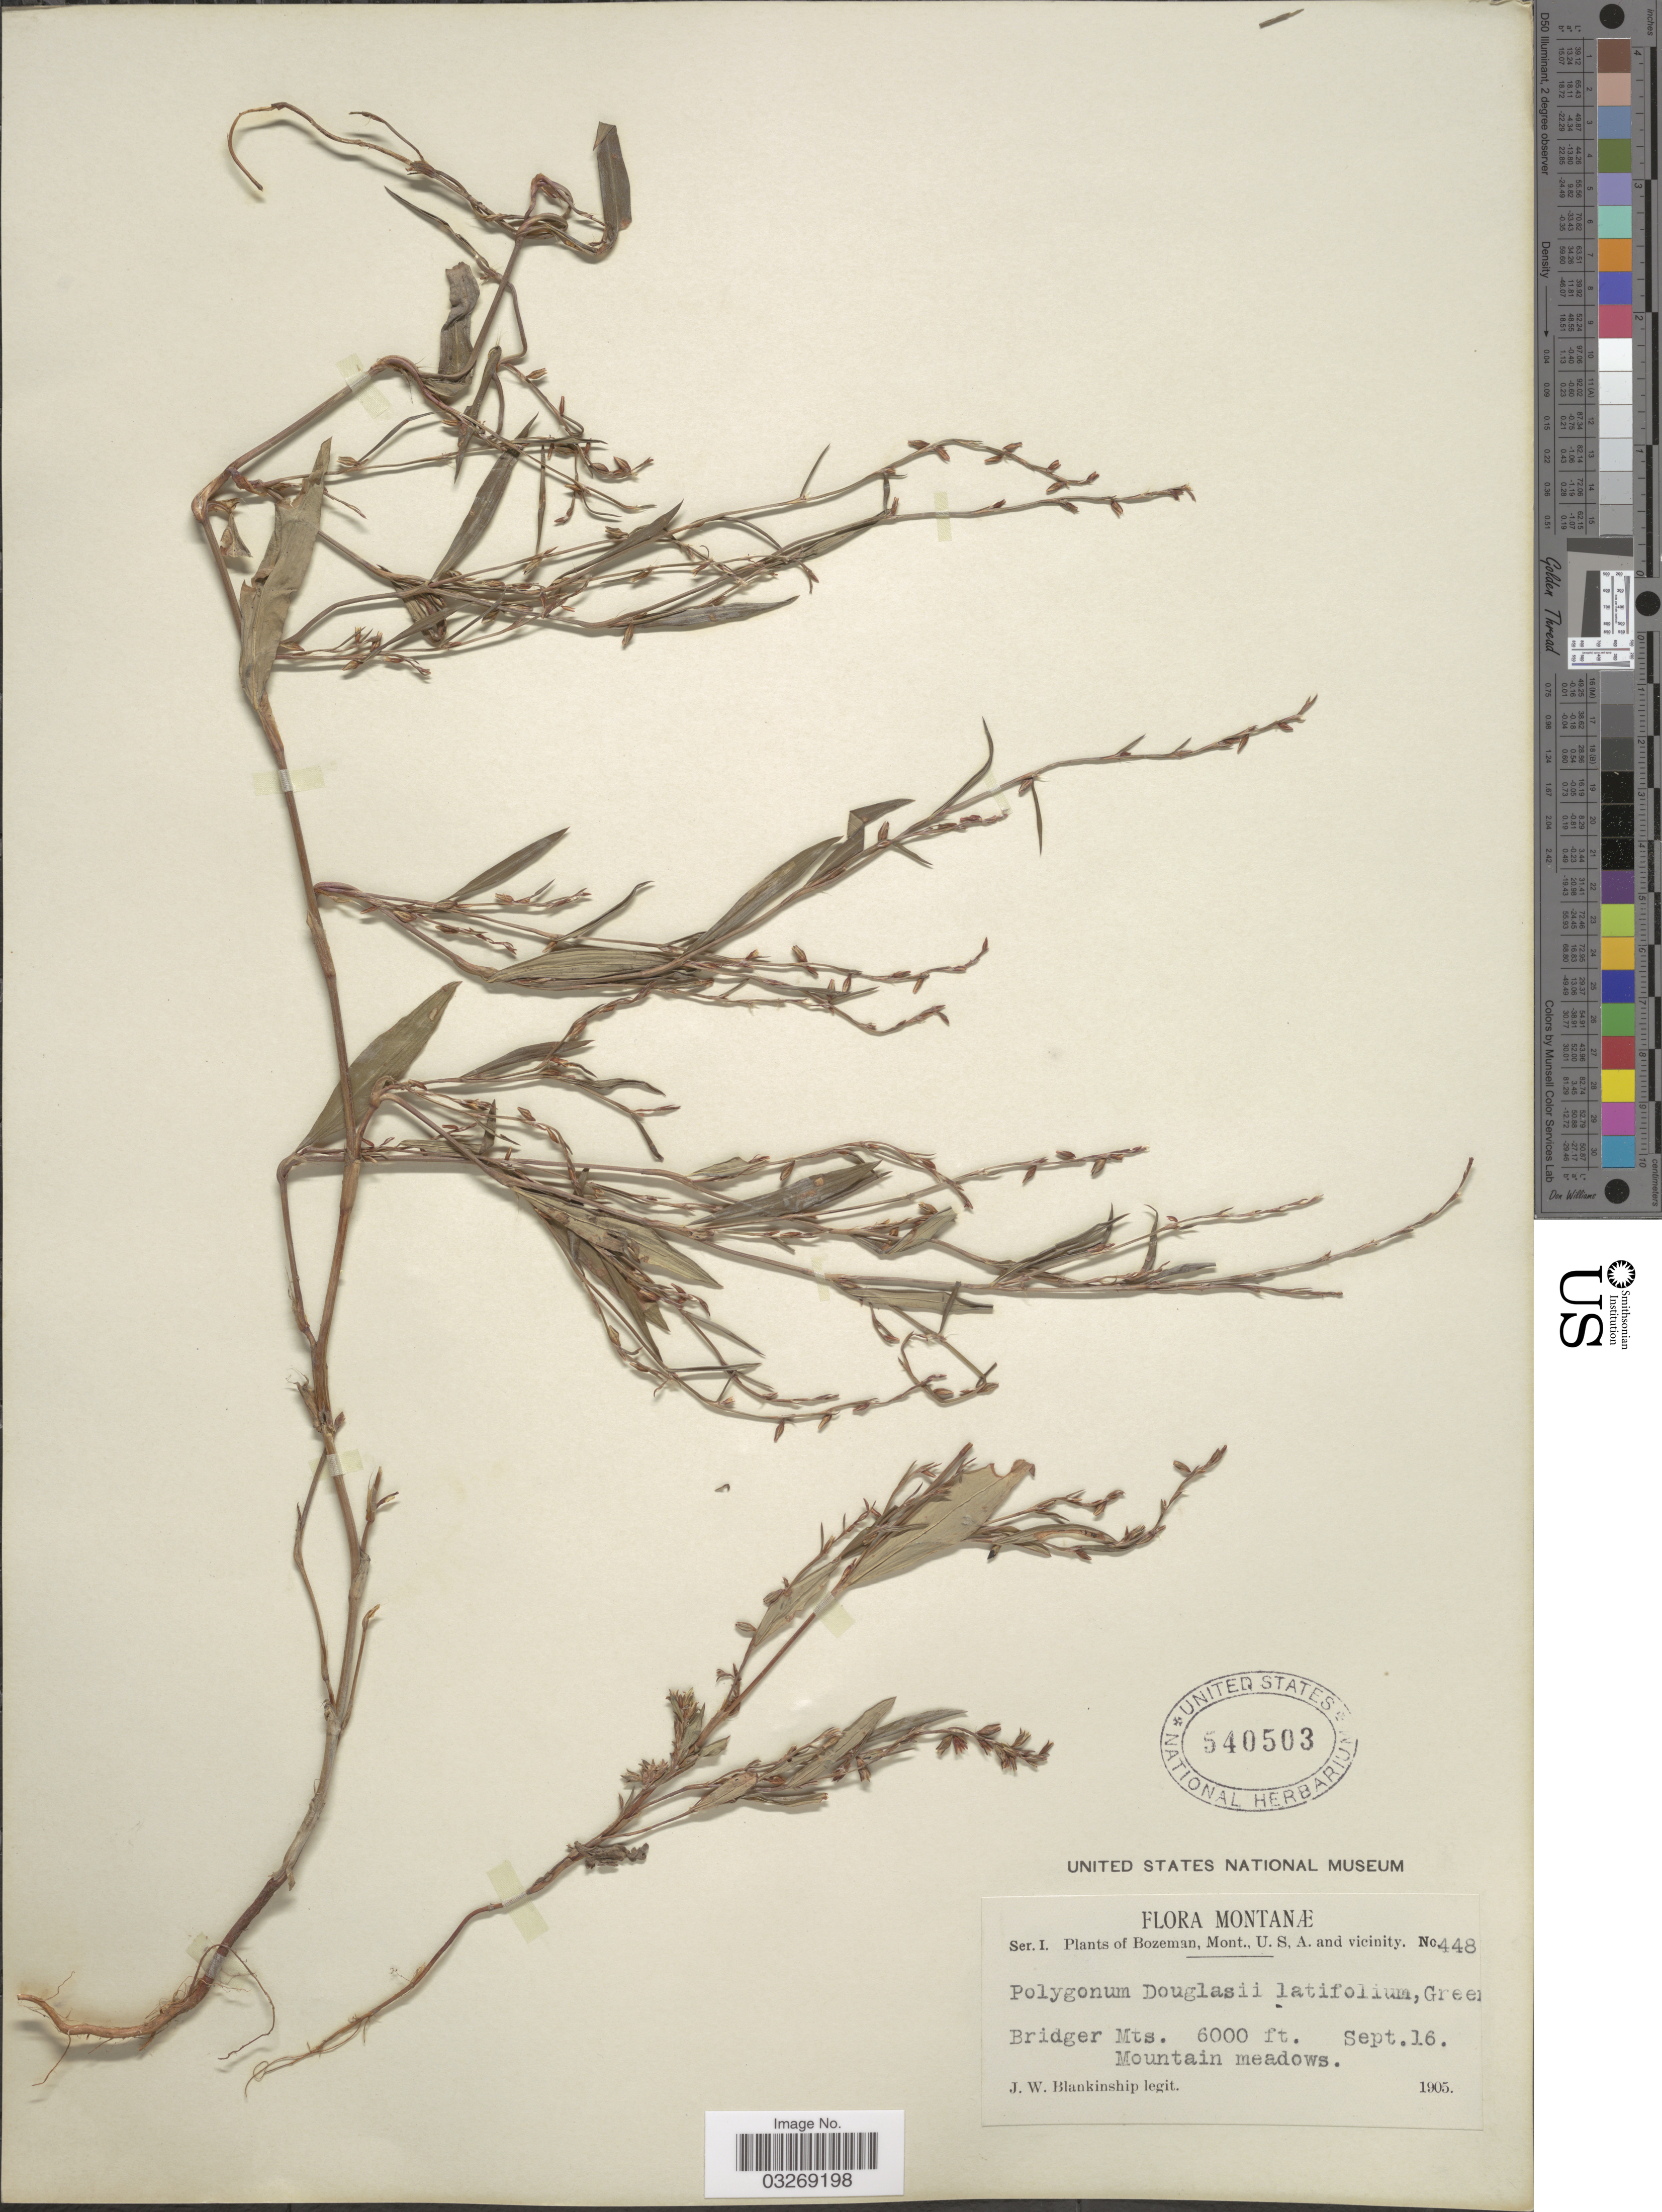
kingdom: Plantae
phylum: Tracheophyta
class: Magnoliopsida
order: Caryophyllales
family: Polygonaceae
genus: Polygonum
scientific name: Polygonum douglasii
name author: Greene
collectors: J. W. Blankinship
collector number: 448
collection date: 1905-09-16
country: United States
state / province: Montana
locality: Mont., U.S.A. and vicinity. Bridger Mts. Mountain meadows.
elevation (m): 1829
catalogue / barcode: US 540503